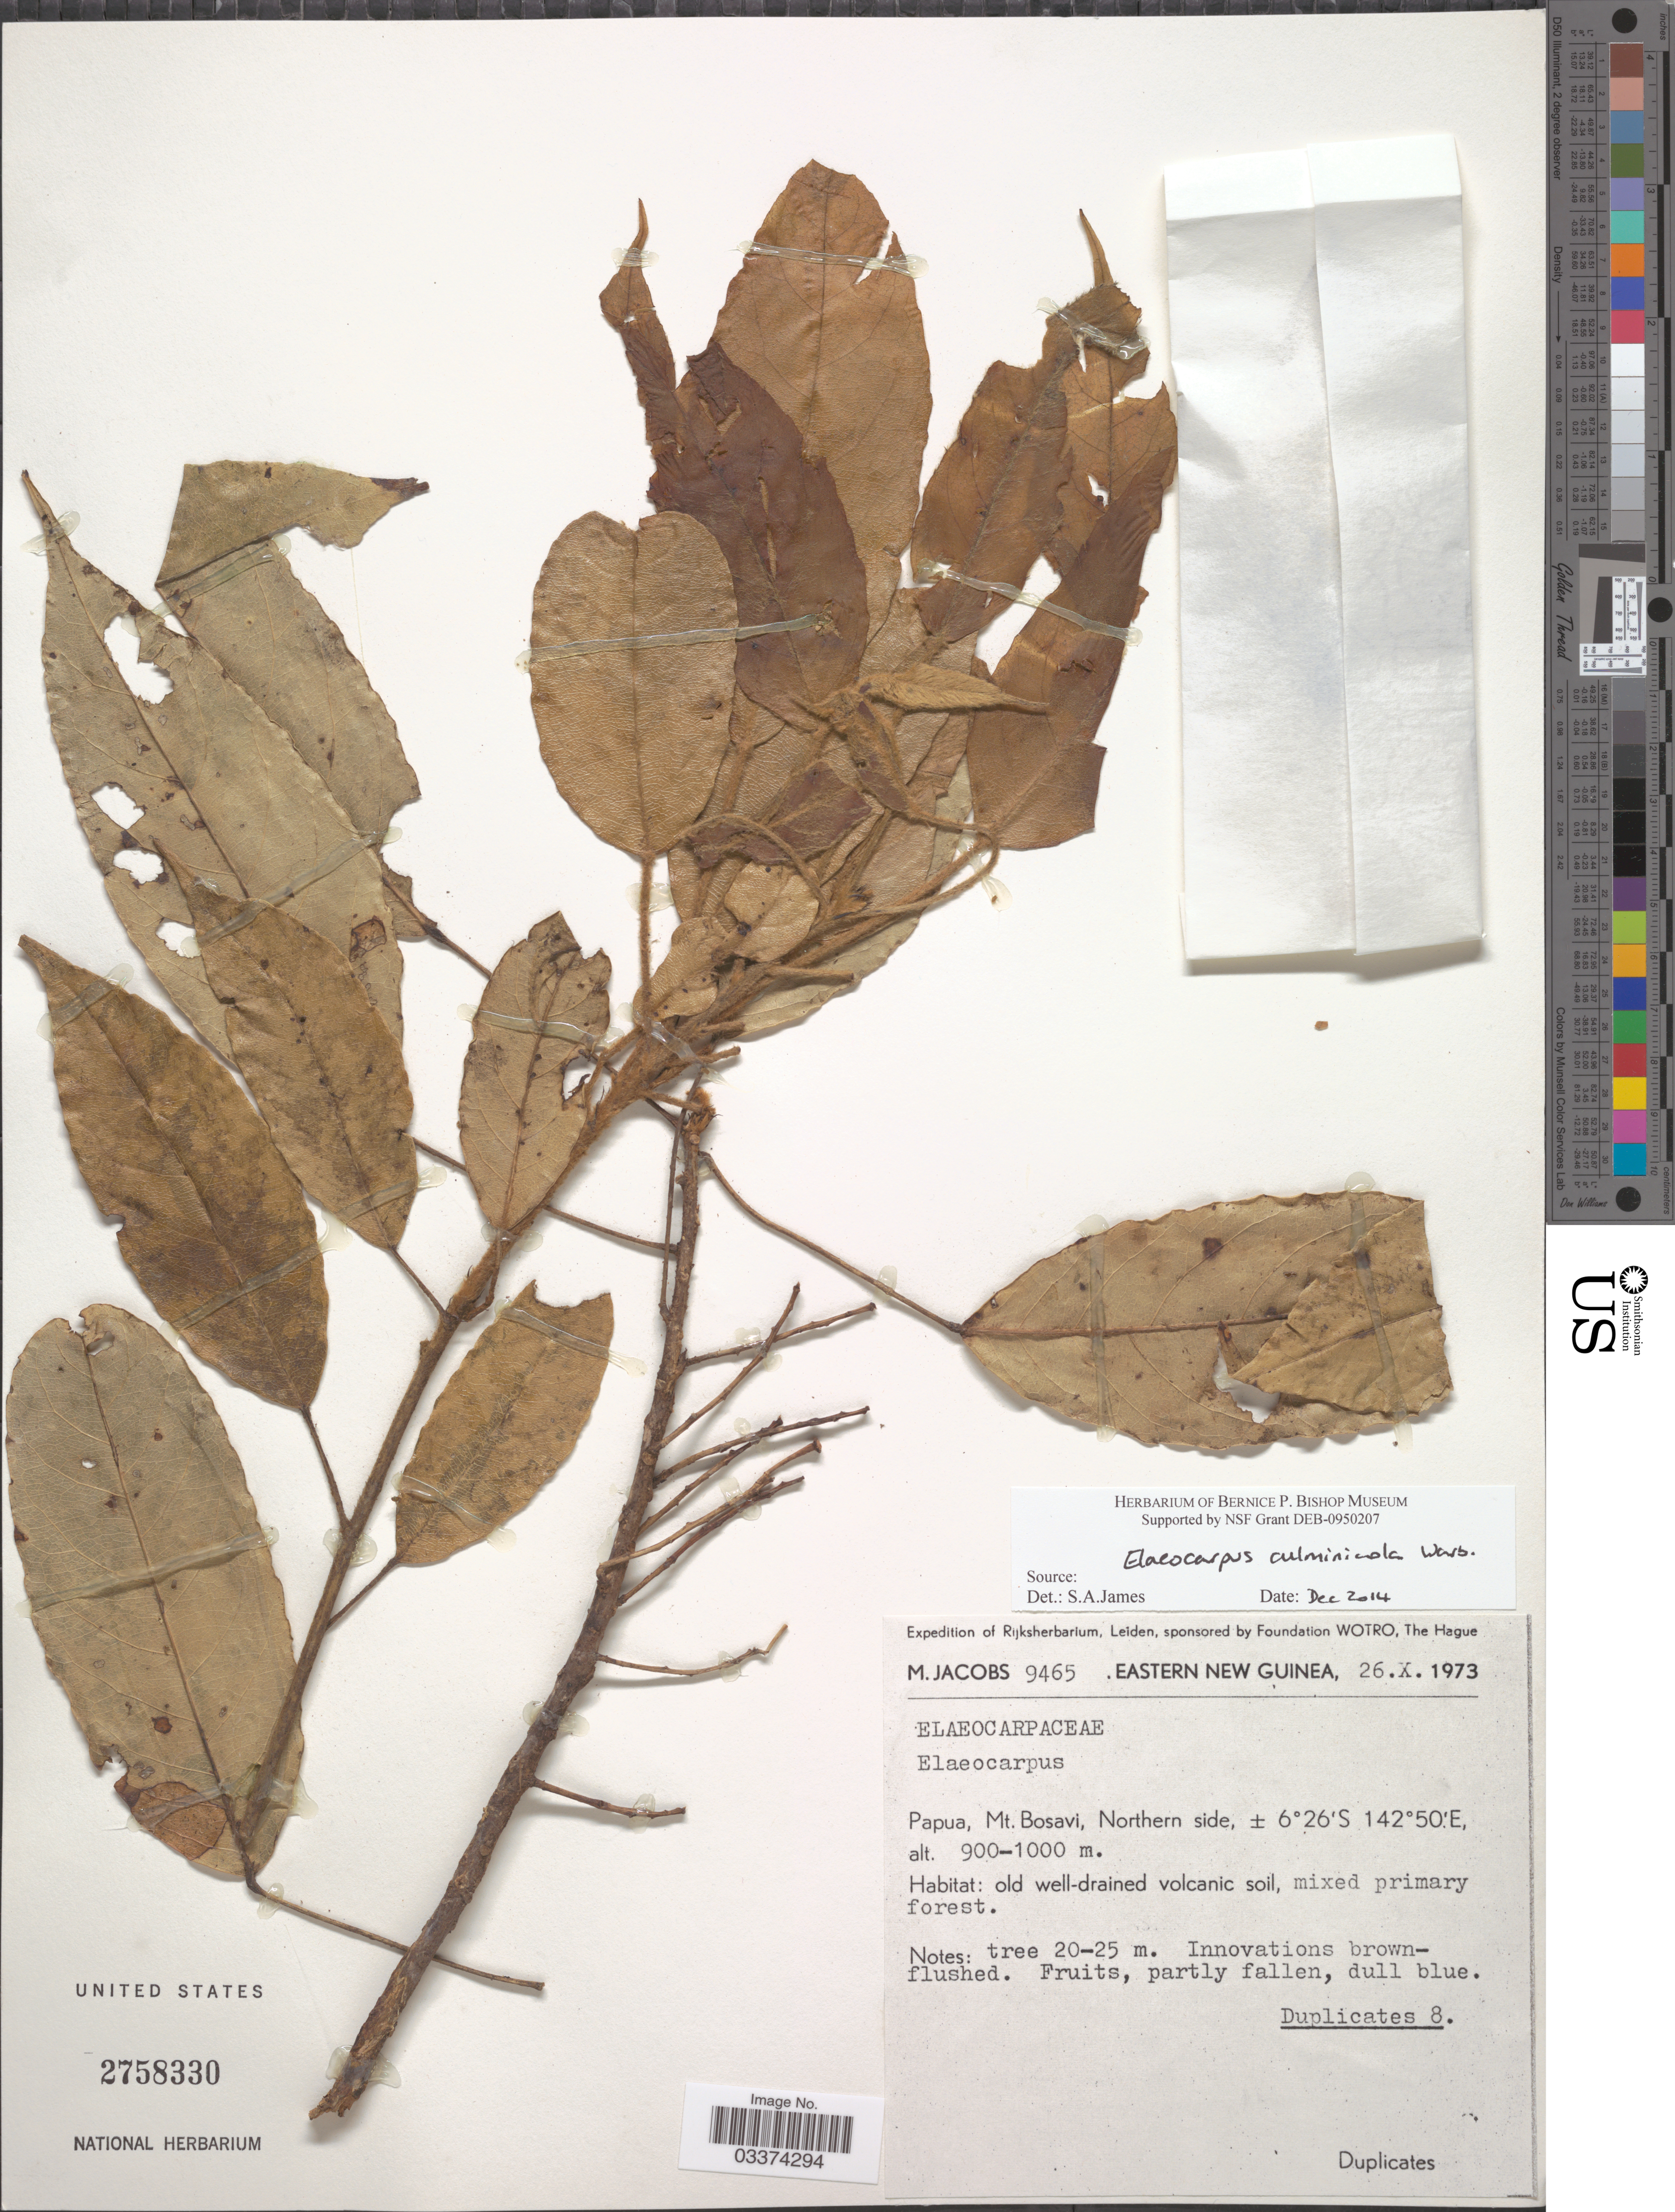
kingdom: Plantae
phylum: Tracheophyta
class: Magnoliopsida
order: Oxalidales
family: Elaeocarpaceae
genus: Elaeocarpus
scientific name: Elaeocarpus culminicola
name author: Warb.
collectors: M. Jacobs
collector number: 9465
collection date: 1973-10-26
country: Papua New Guinea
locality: Eastern New Guinea. Papua, Mt. Bosavi, Northern side.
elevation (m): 900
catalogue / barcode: US 2758330